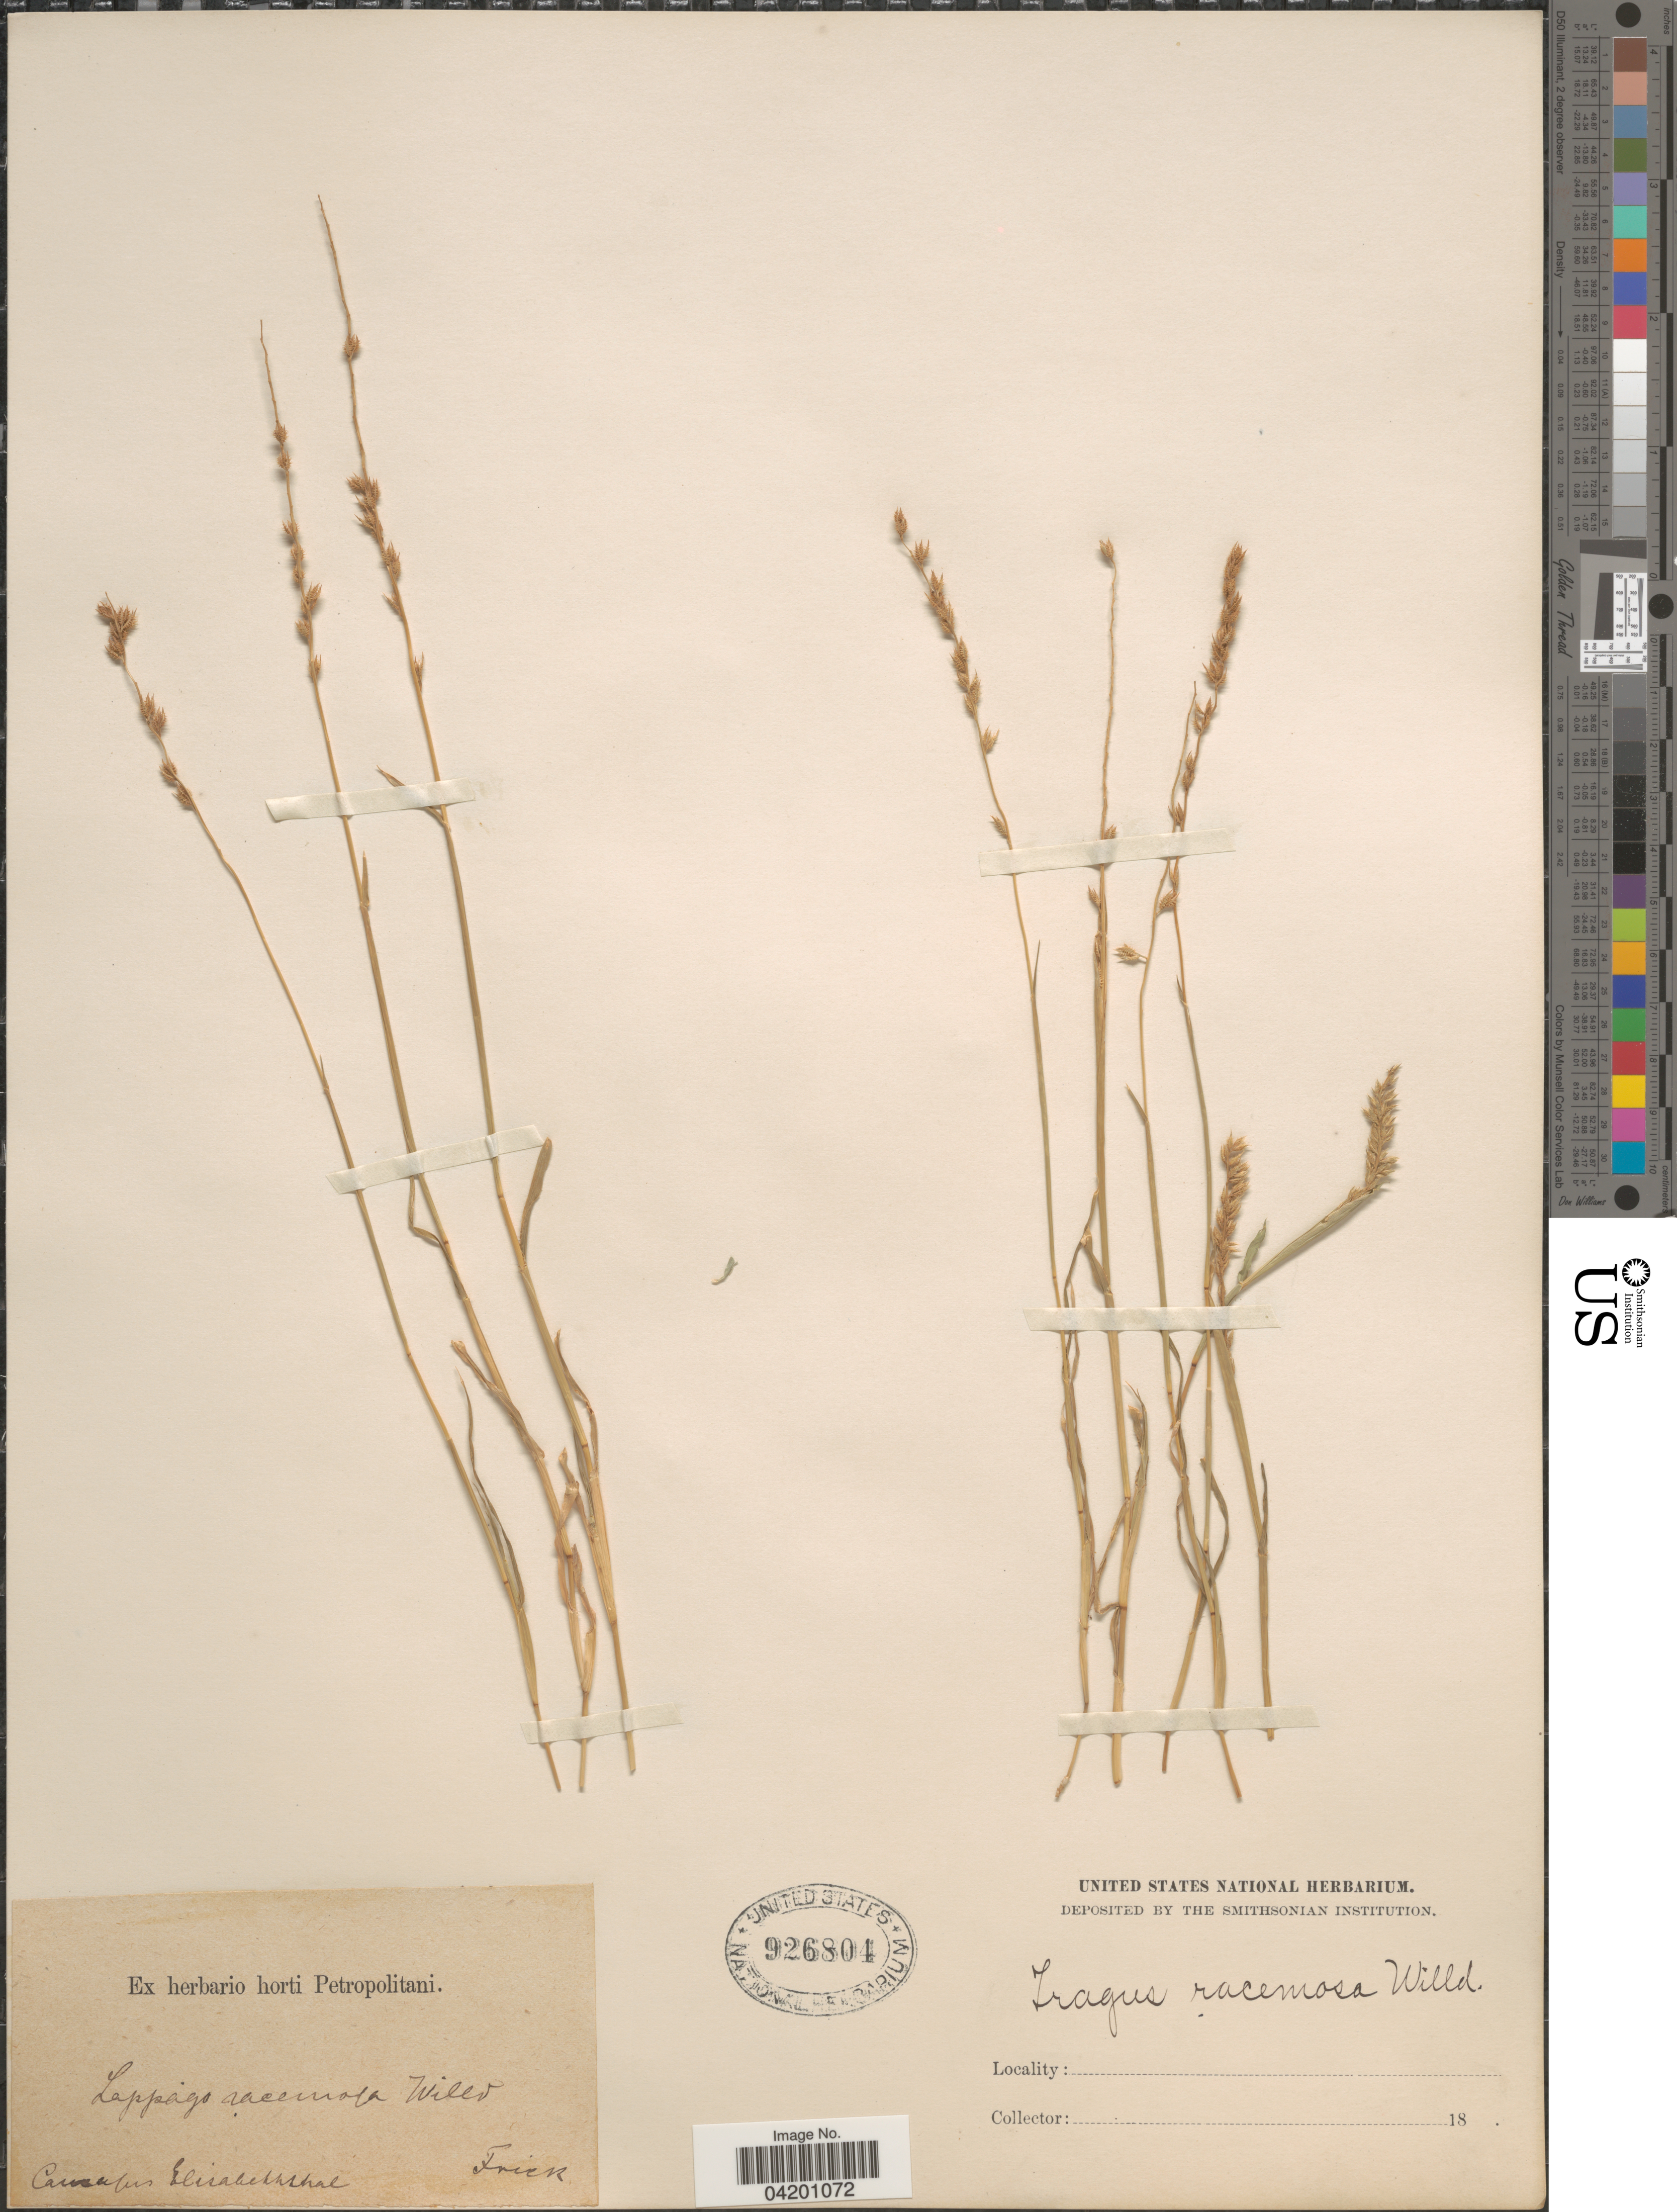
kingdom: Plantae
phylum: Tracheophyta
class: Liliopsida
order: Poales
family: Poaceae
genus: Tragus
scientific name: Tragus racemosus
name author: (L.) All.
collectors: Frick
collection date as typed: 18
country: Georgia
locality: Caucasus Elisabeththal.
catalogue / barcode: US 926804